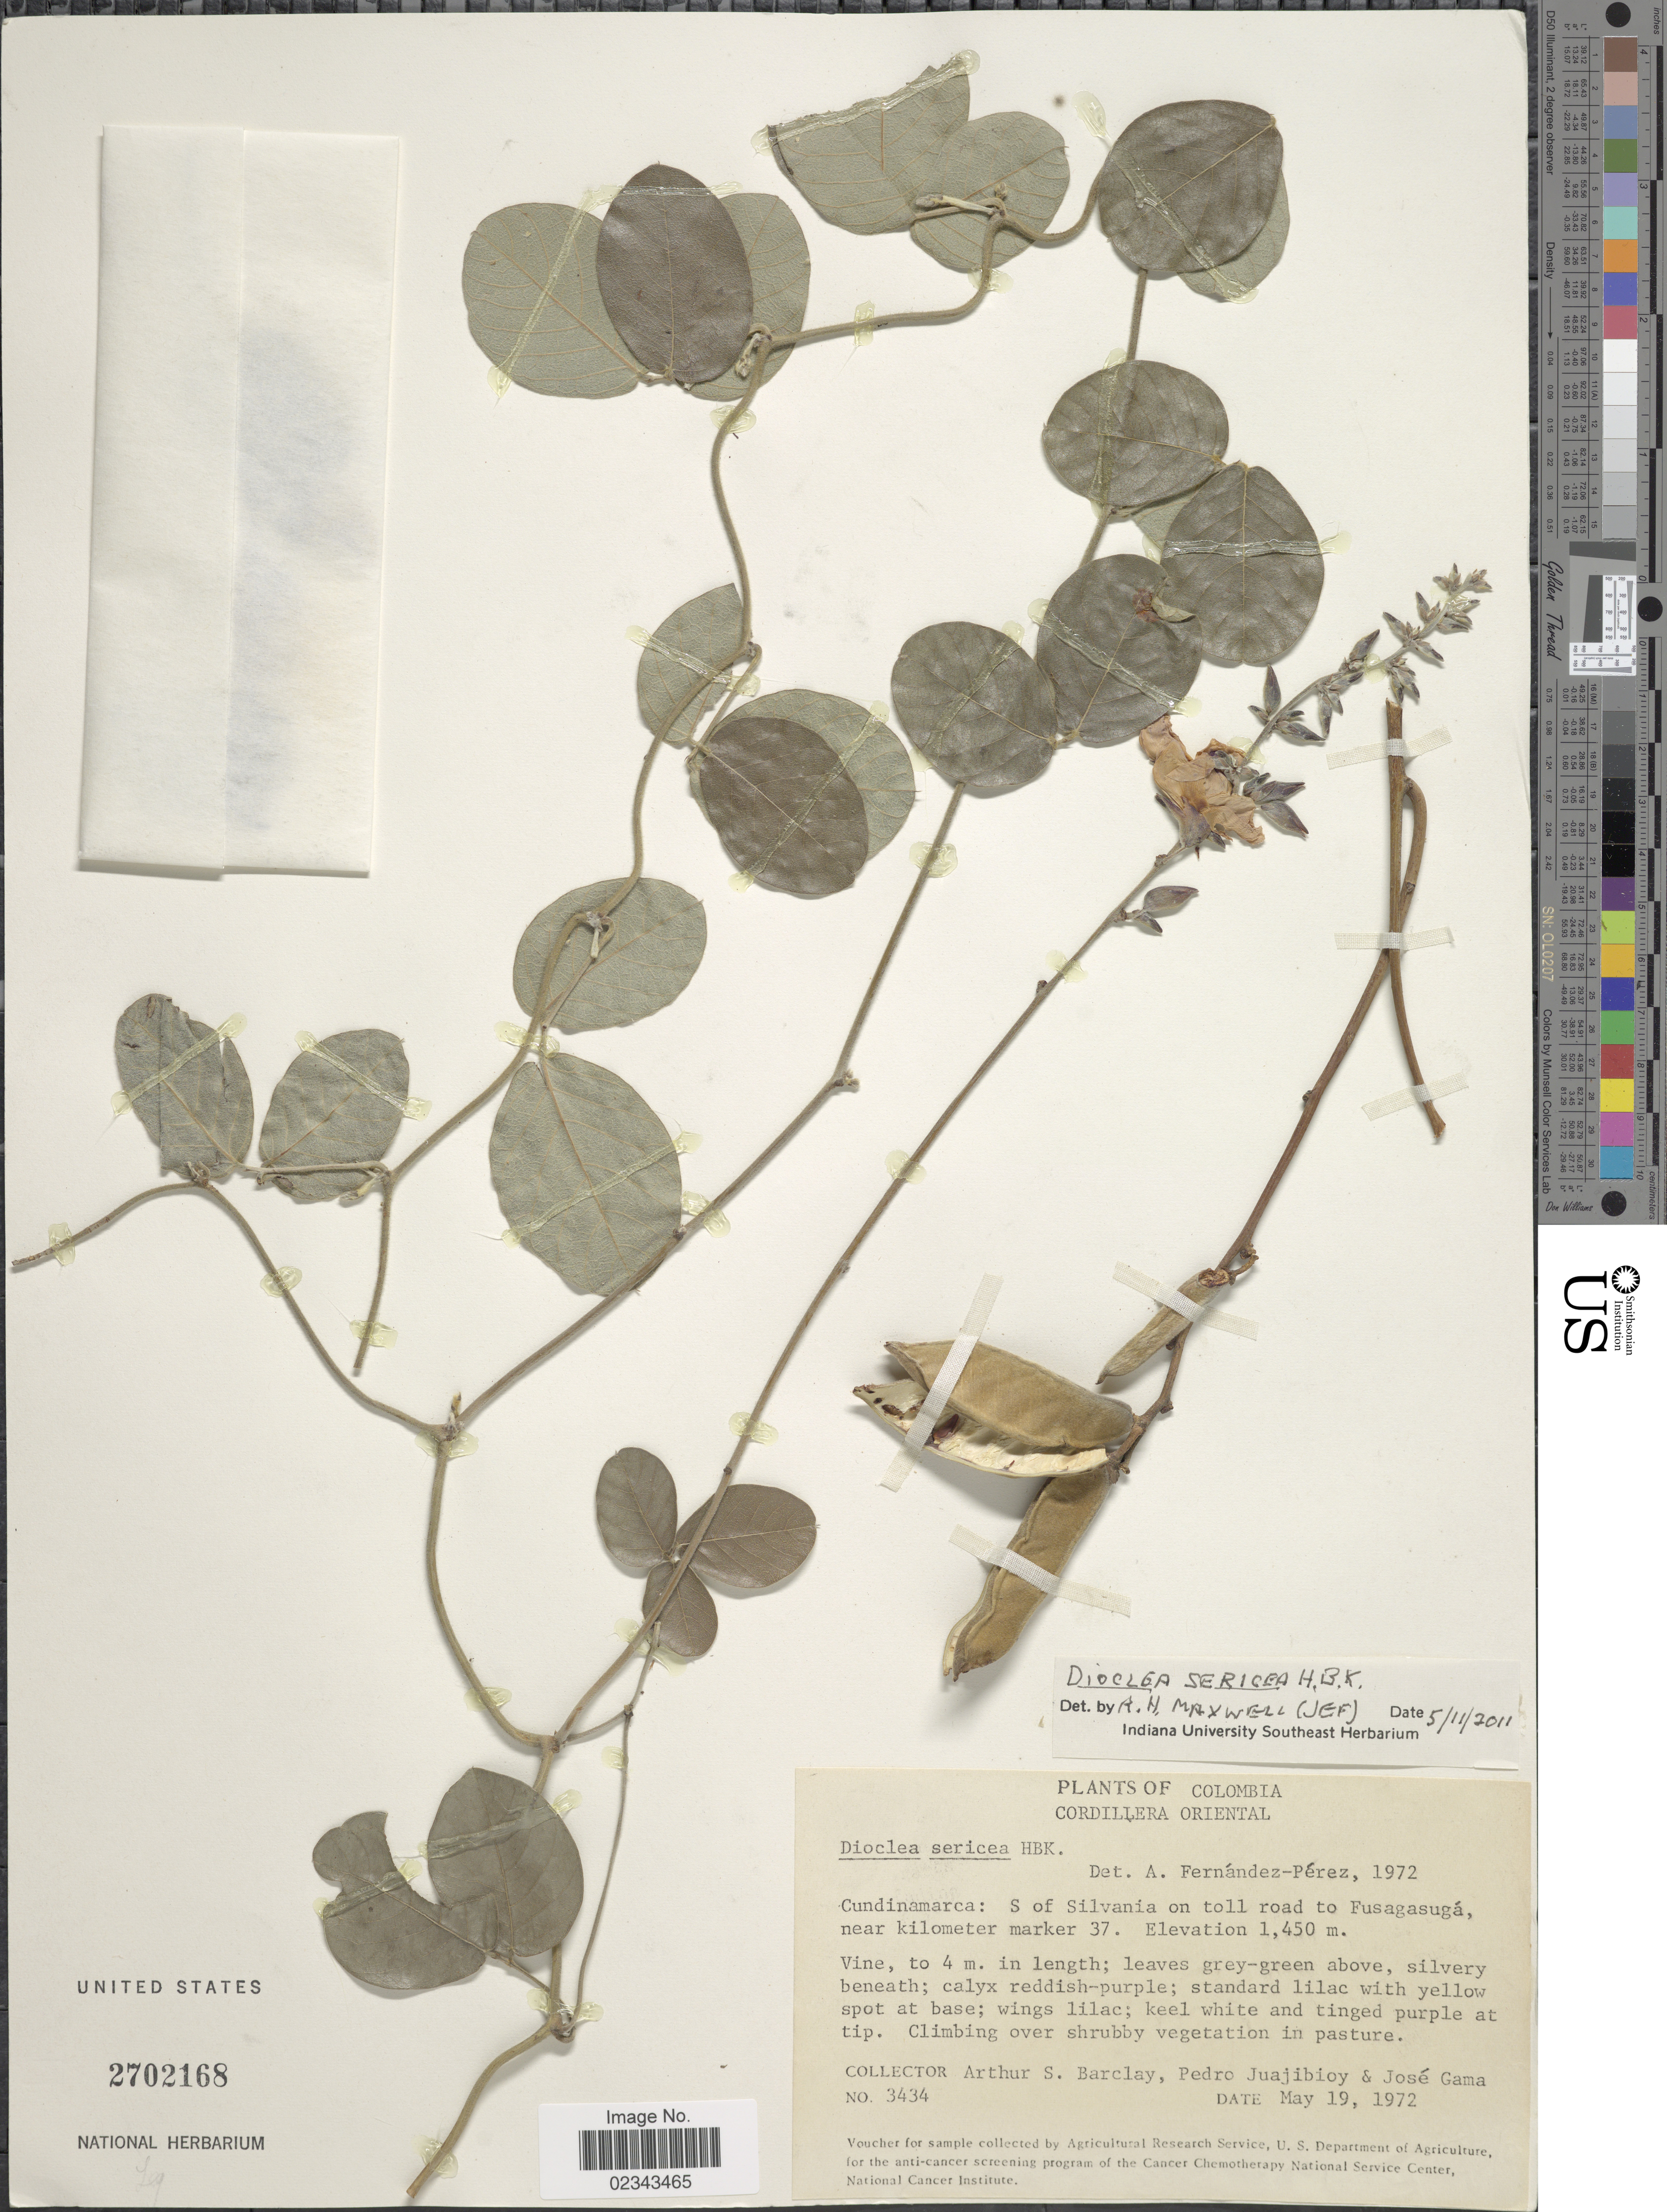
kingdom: Plantae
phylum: Tracheophyta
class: Magnoliopsida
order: Fabales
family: Fabaceae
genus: Dioclea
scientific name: Dioclea sericea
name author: Kunth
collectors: A. S. Barclay, P. Juajibioy & J. Gama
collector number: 3434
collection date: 1972-05-19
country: Colombia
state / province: Cundinamarca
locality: Cordillera Oriental, S of Silvania on toll road to Fusagasuga, near kilometer marker 37.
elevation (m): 1450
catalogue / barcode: US 2702168